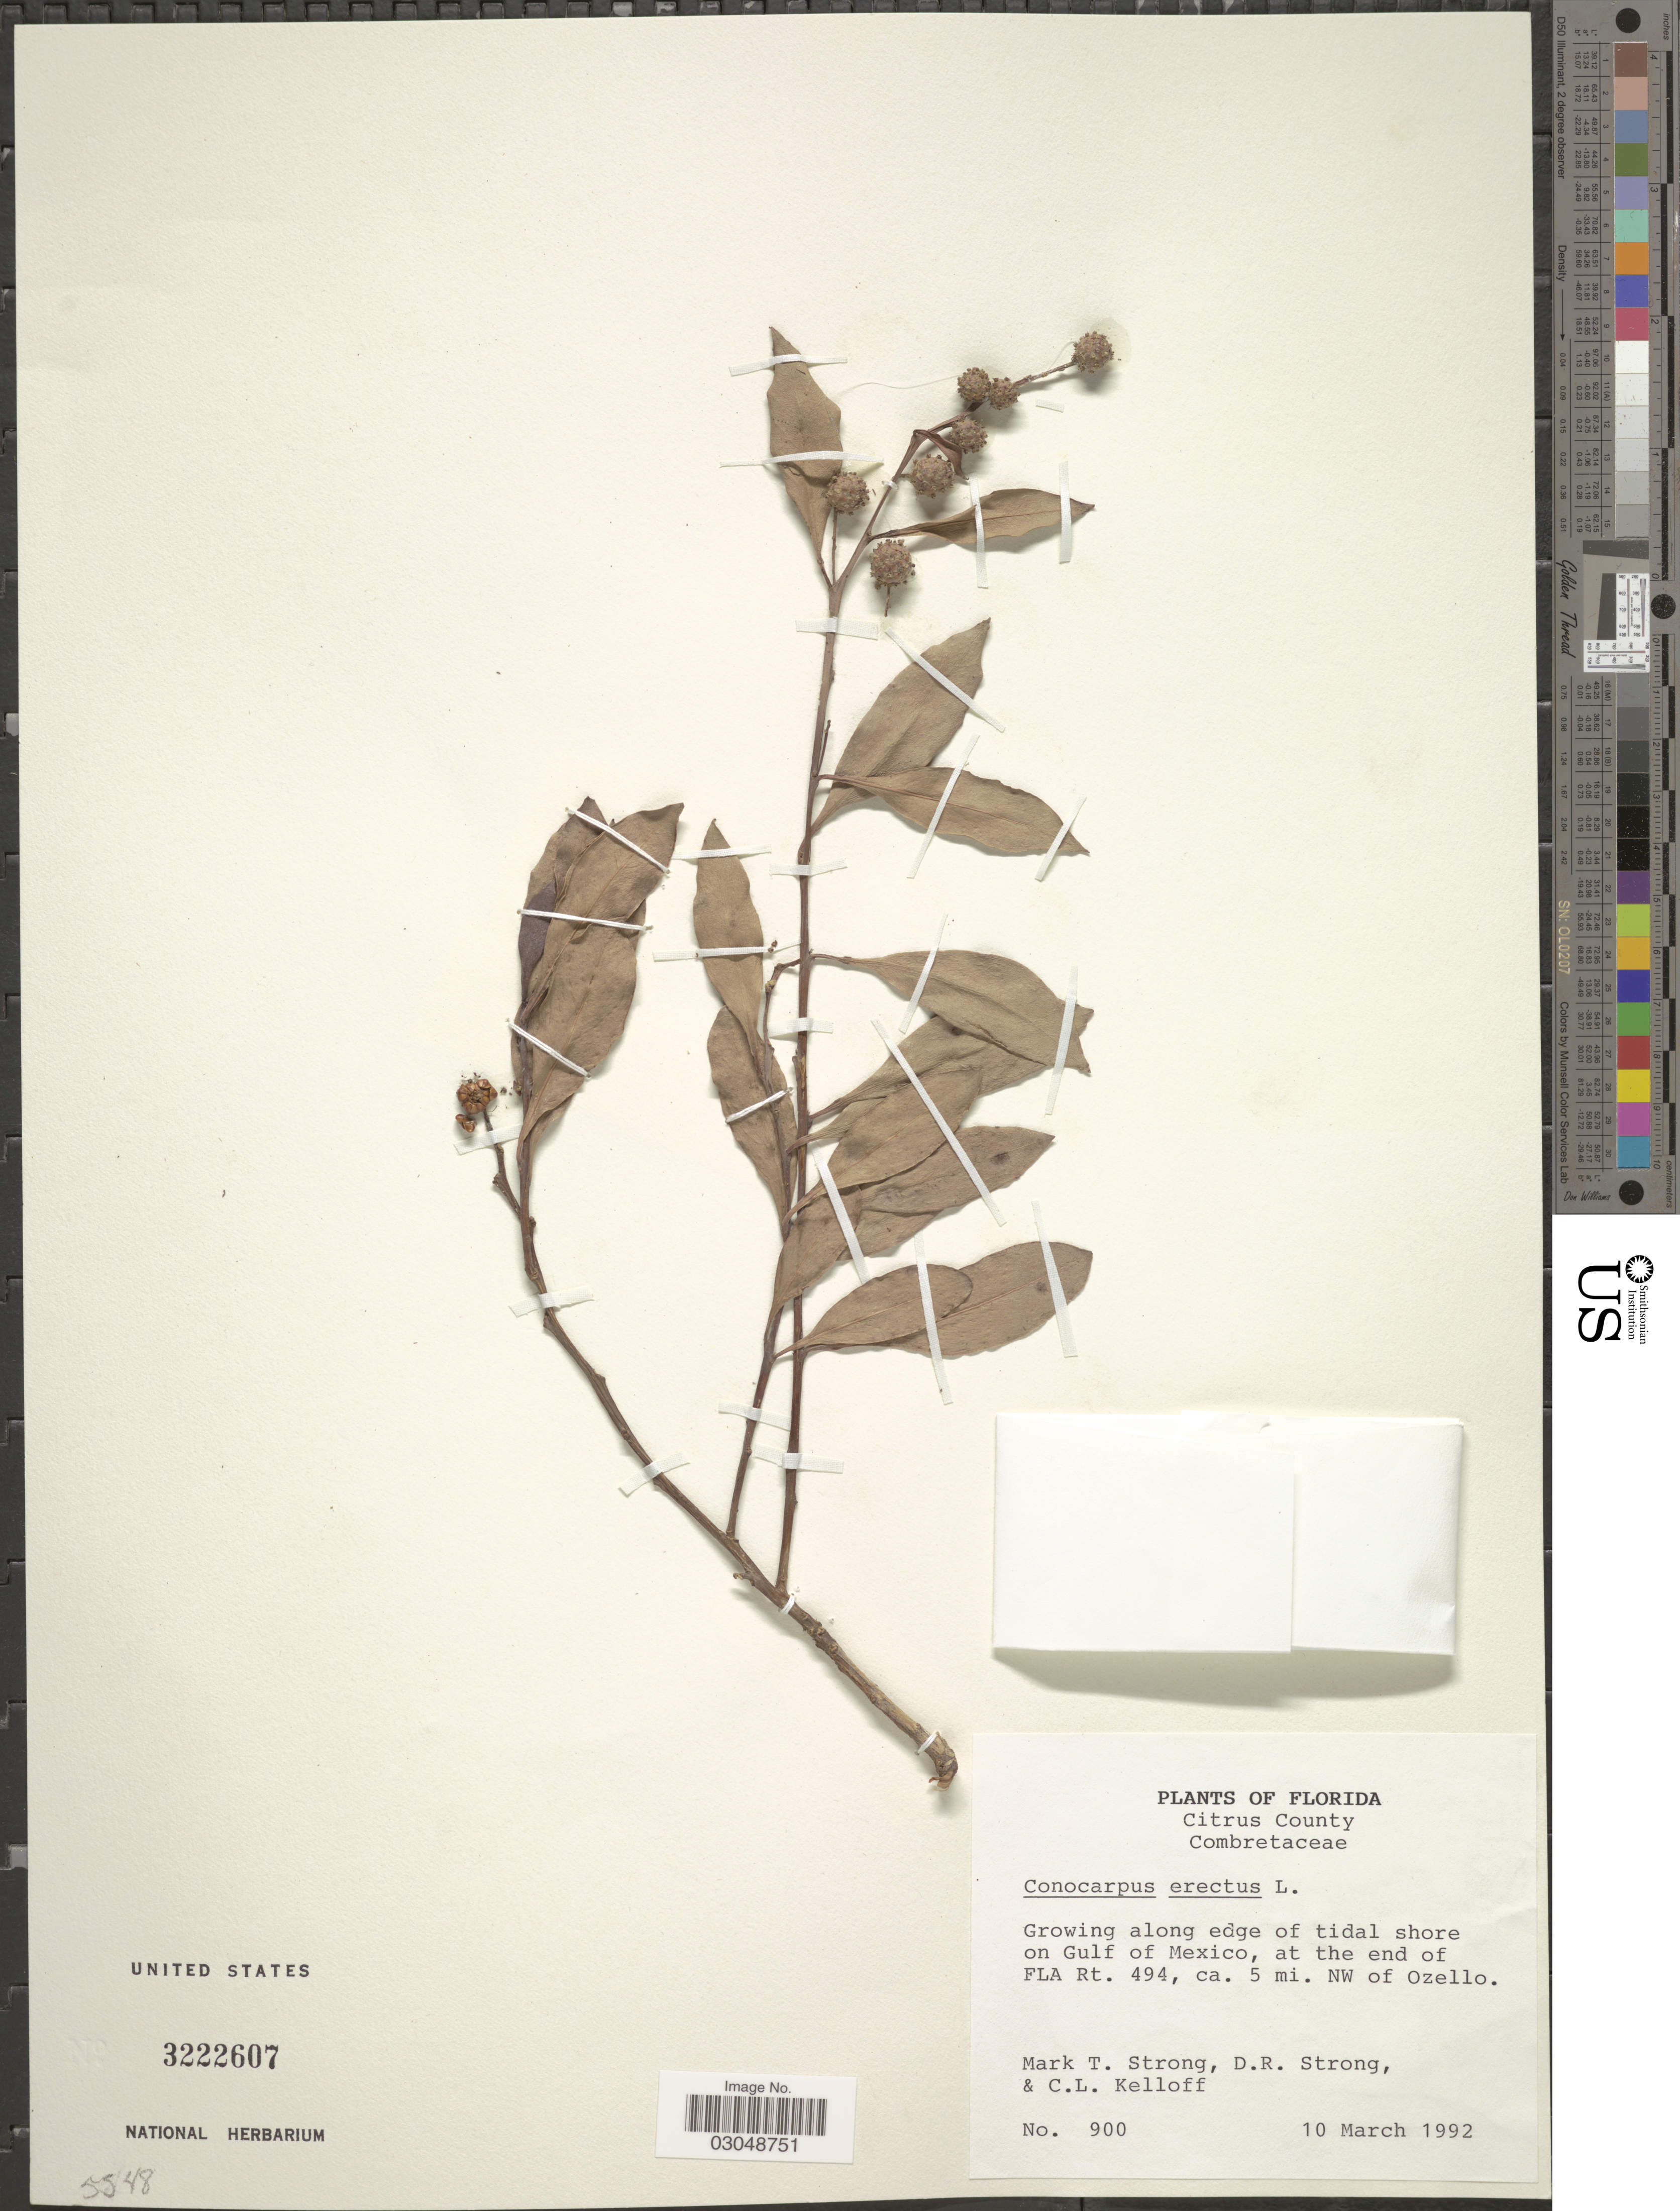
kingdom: Plantae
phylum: Tracheophyta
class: Magnoliopsida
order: Myrtales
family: Combretaceae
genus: Conocarpus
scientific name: Conocarpus erectus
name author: L.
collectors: M. T. Strong, D. R. Strong & C. L. Kelloff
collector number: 900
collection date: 1992-03-10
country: United States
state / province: Florida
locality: Citrus County. Along edge of tidal shore on Gulf of Mexico, at the end of FLA Rt. 494, ca. 5 mi. NW of Ozello.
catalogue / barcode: US 3222607